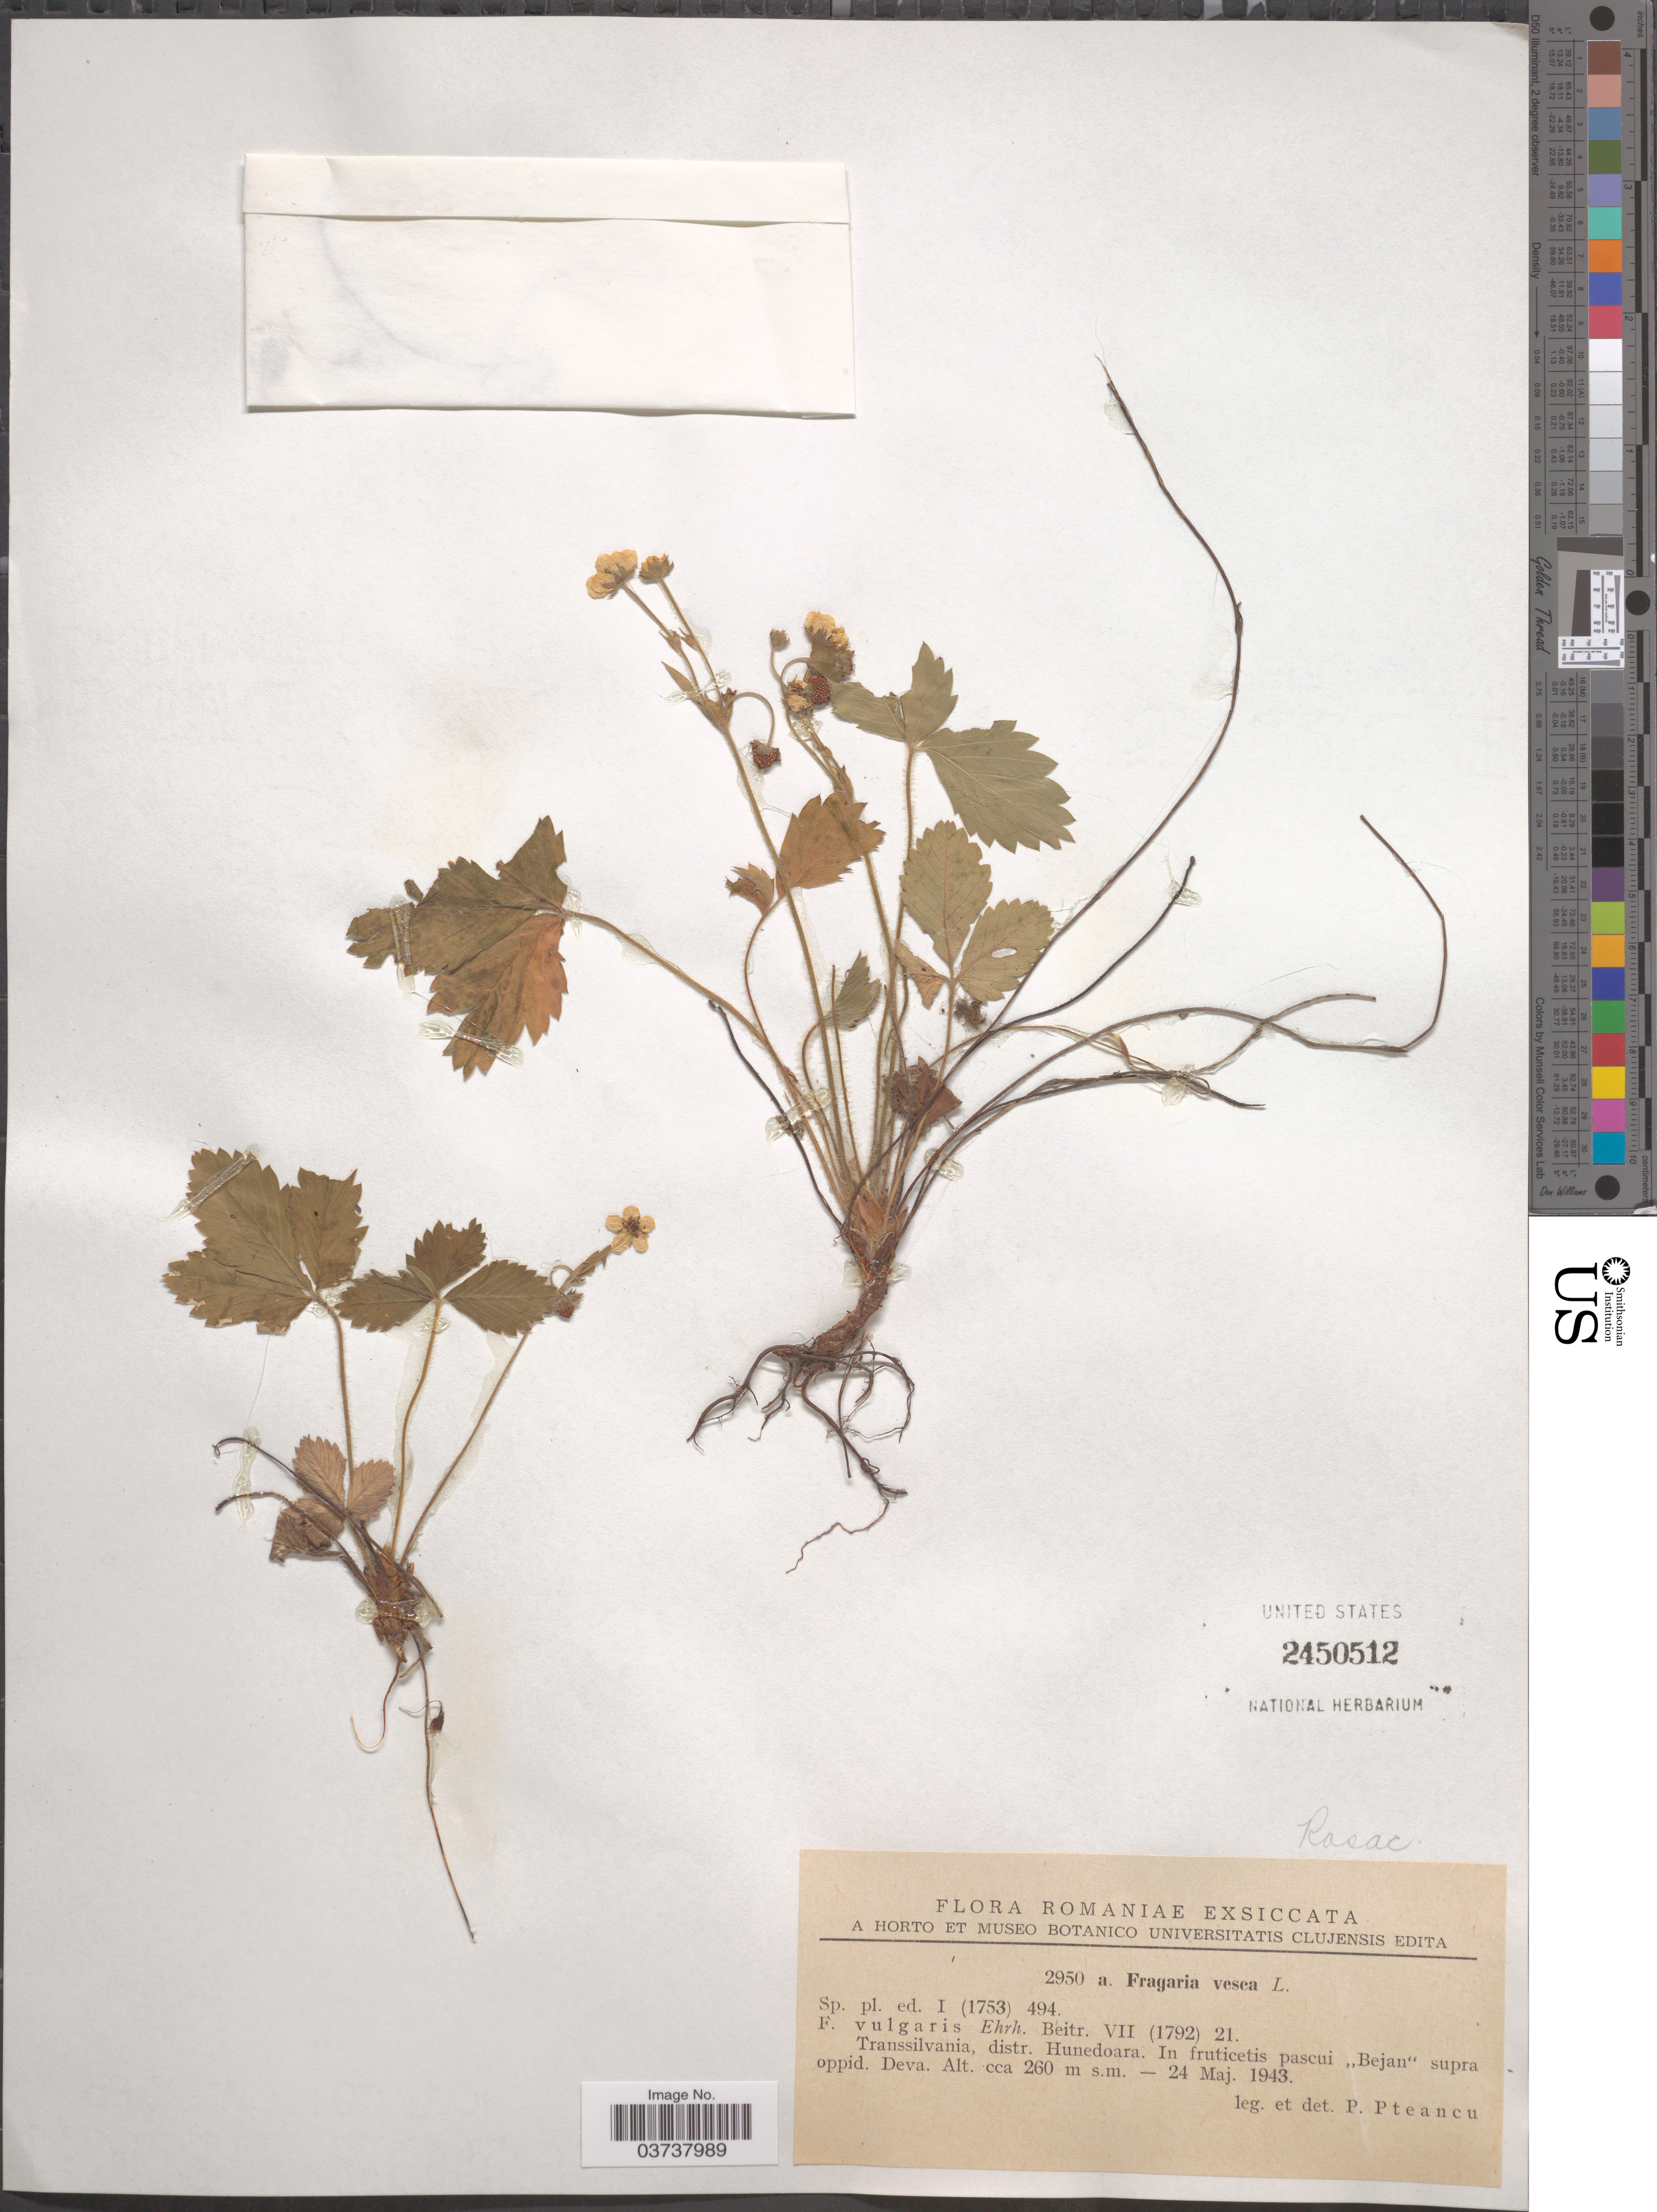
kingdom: Plantae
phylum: Tracheophyta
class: Magnoliopsida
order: Rosales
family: Rosaceae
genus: Fragaria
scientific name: Fragaria vesca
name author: L.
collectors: P. Pteancu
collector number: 2950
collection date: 1943-05-24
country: Romania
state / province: Hunedoara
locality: Romaniae. Transsilvania, distr. Hunedoara. In fruticetis pascui "Bejan" supra oppid. Deva.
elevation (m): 260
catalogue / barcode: US 2450512